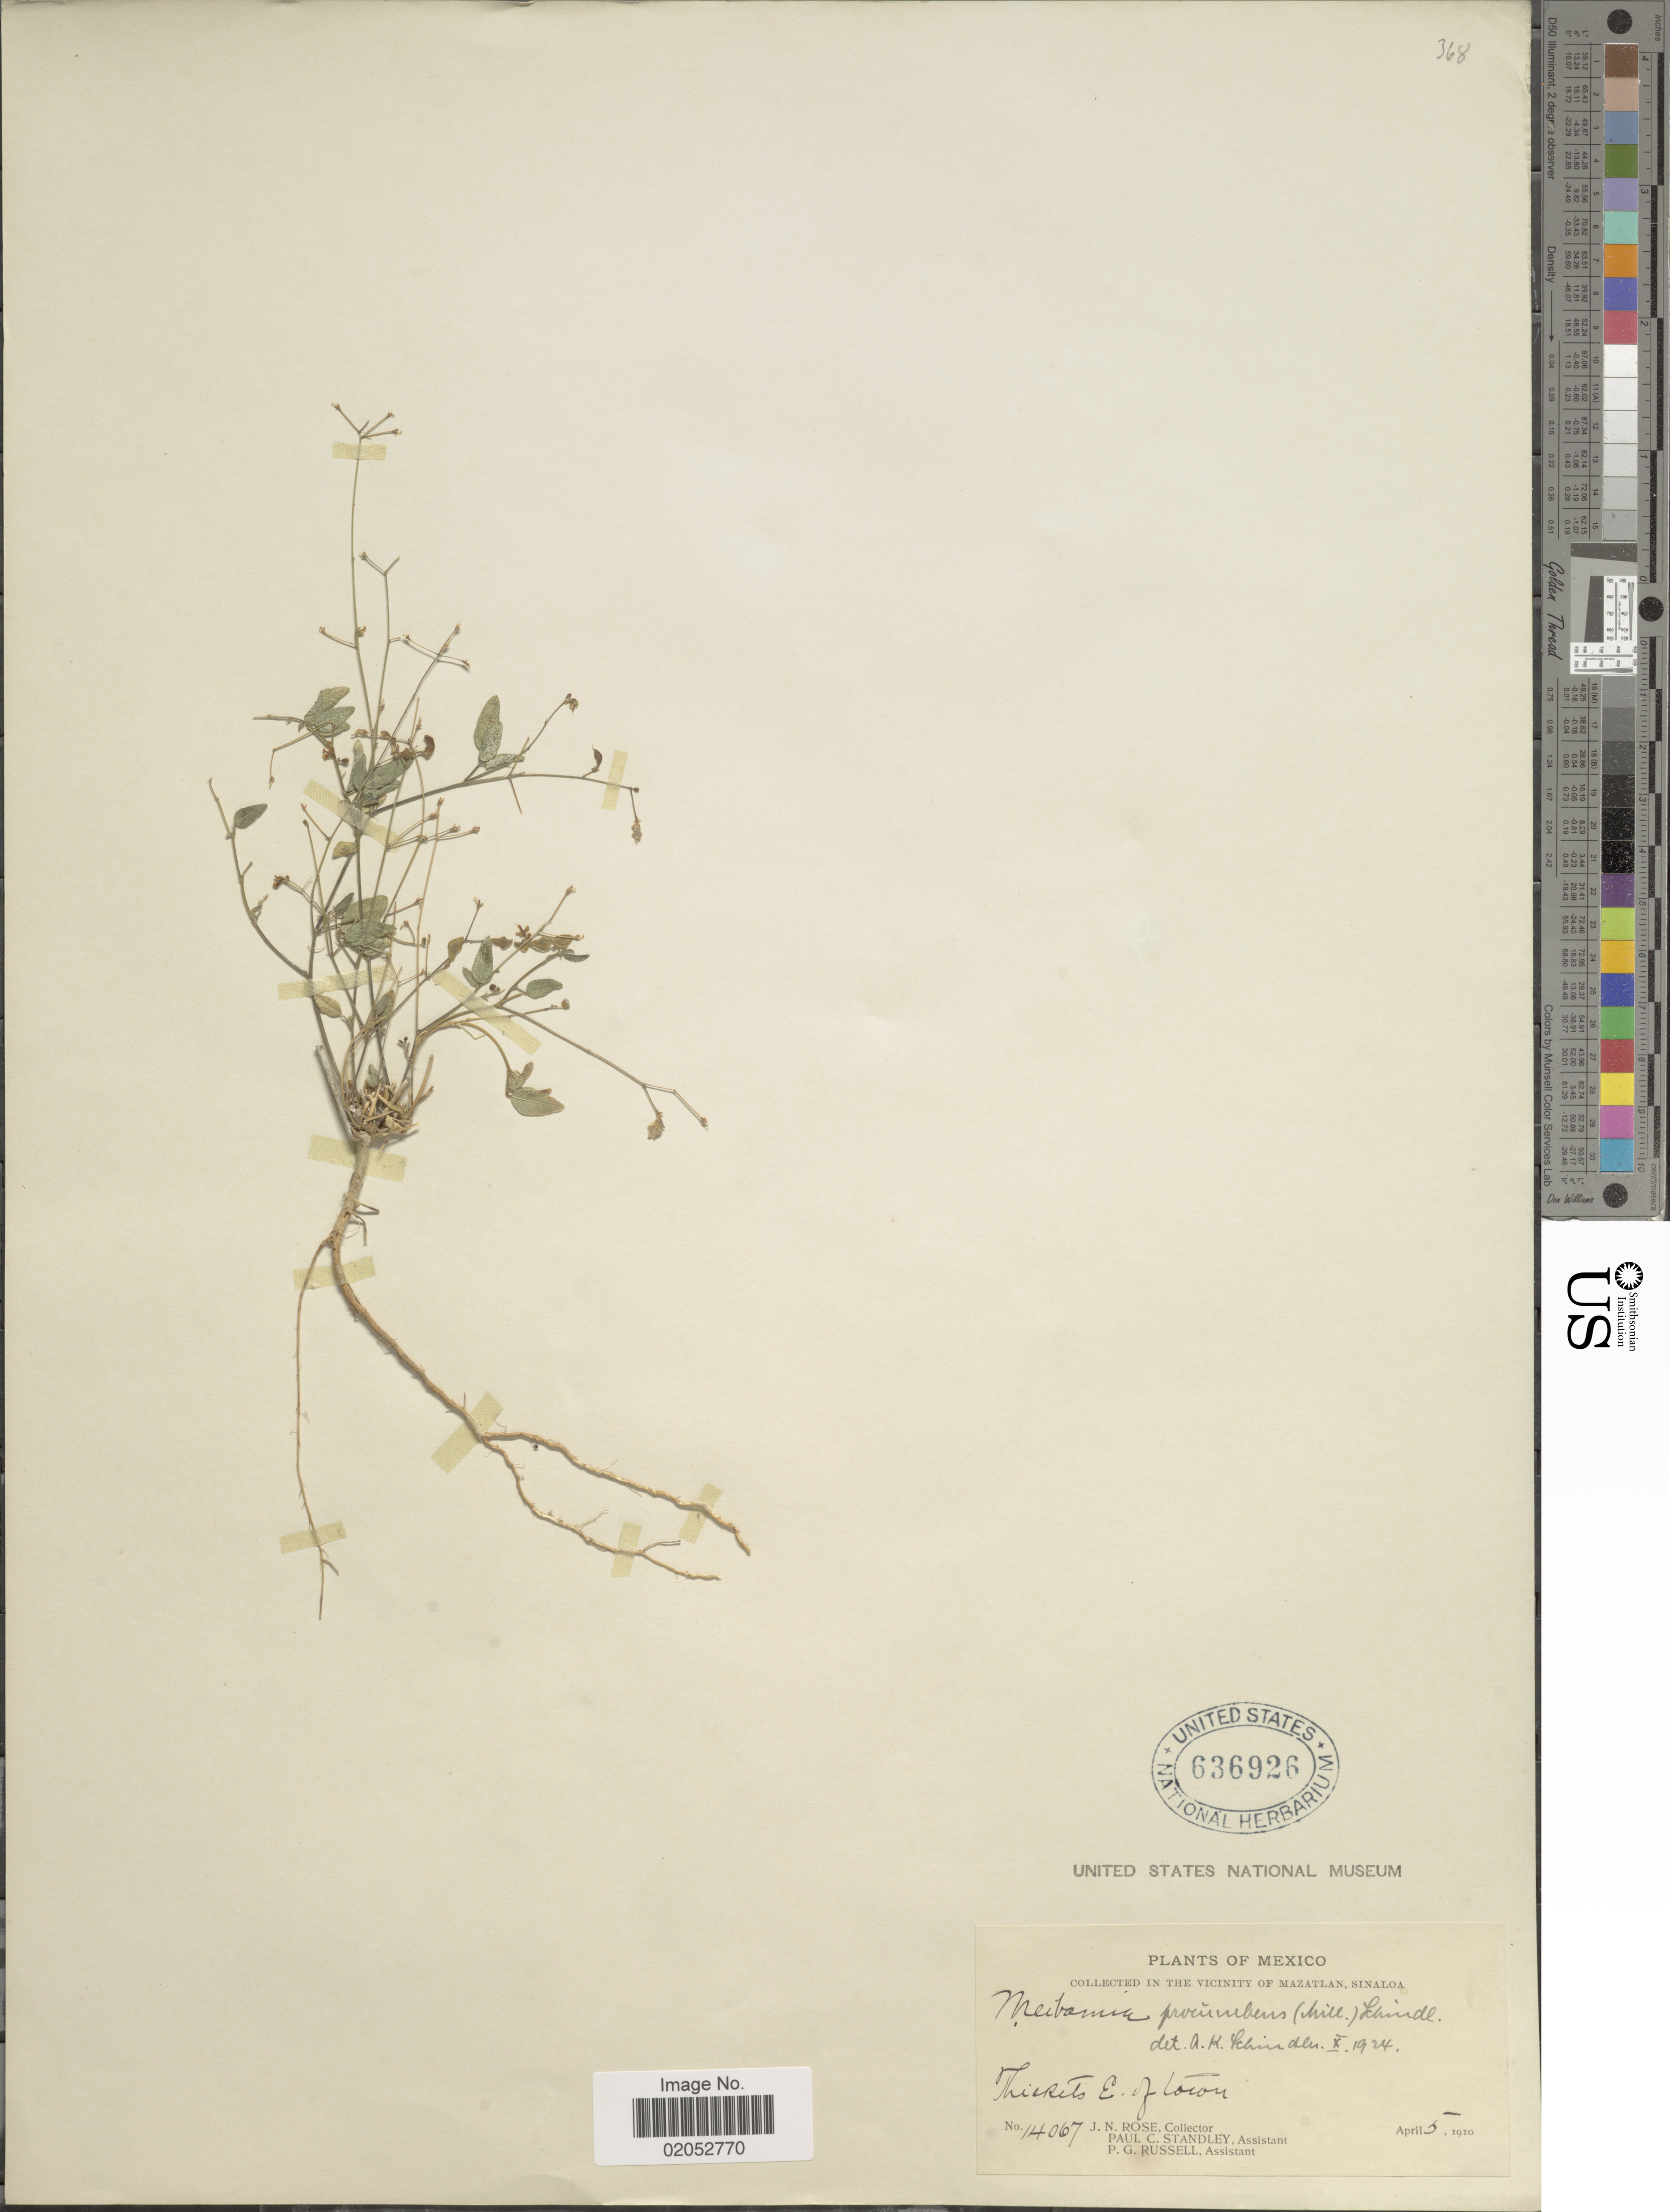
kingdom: Plantae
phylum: Tracheophyta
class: Magnoliopsida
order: Fabales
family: Fabaceae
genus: Desmodium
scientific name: Desmodium procumbens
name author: (Mill.) Hitchc.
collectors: J. N. Rose, P. C. Standley & P. G. Russell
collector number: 14067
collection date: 1910-04-05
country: Mexico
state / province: Sinaloa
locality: Vicinity of Mazatlan, Thickets E of Town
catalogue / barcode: US 636926